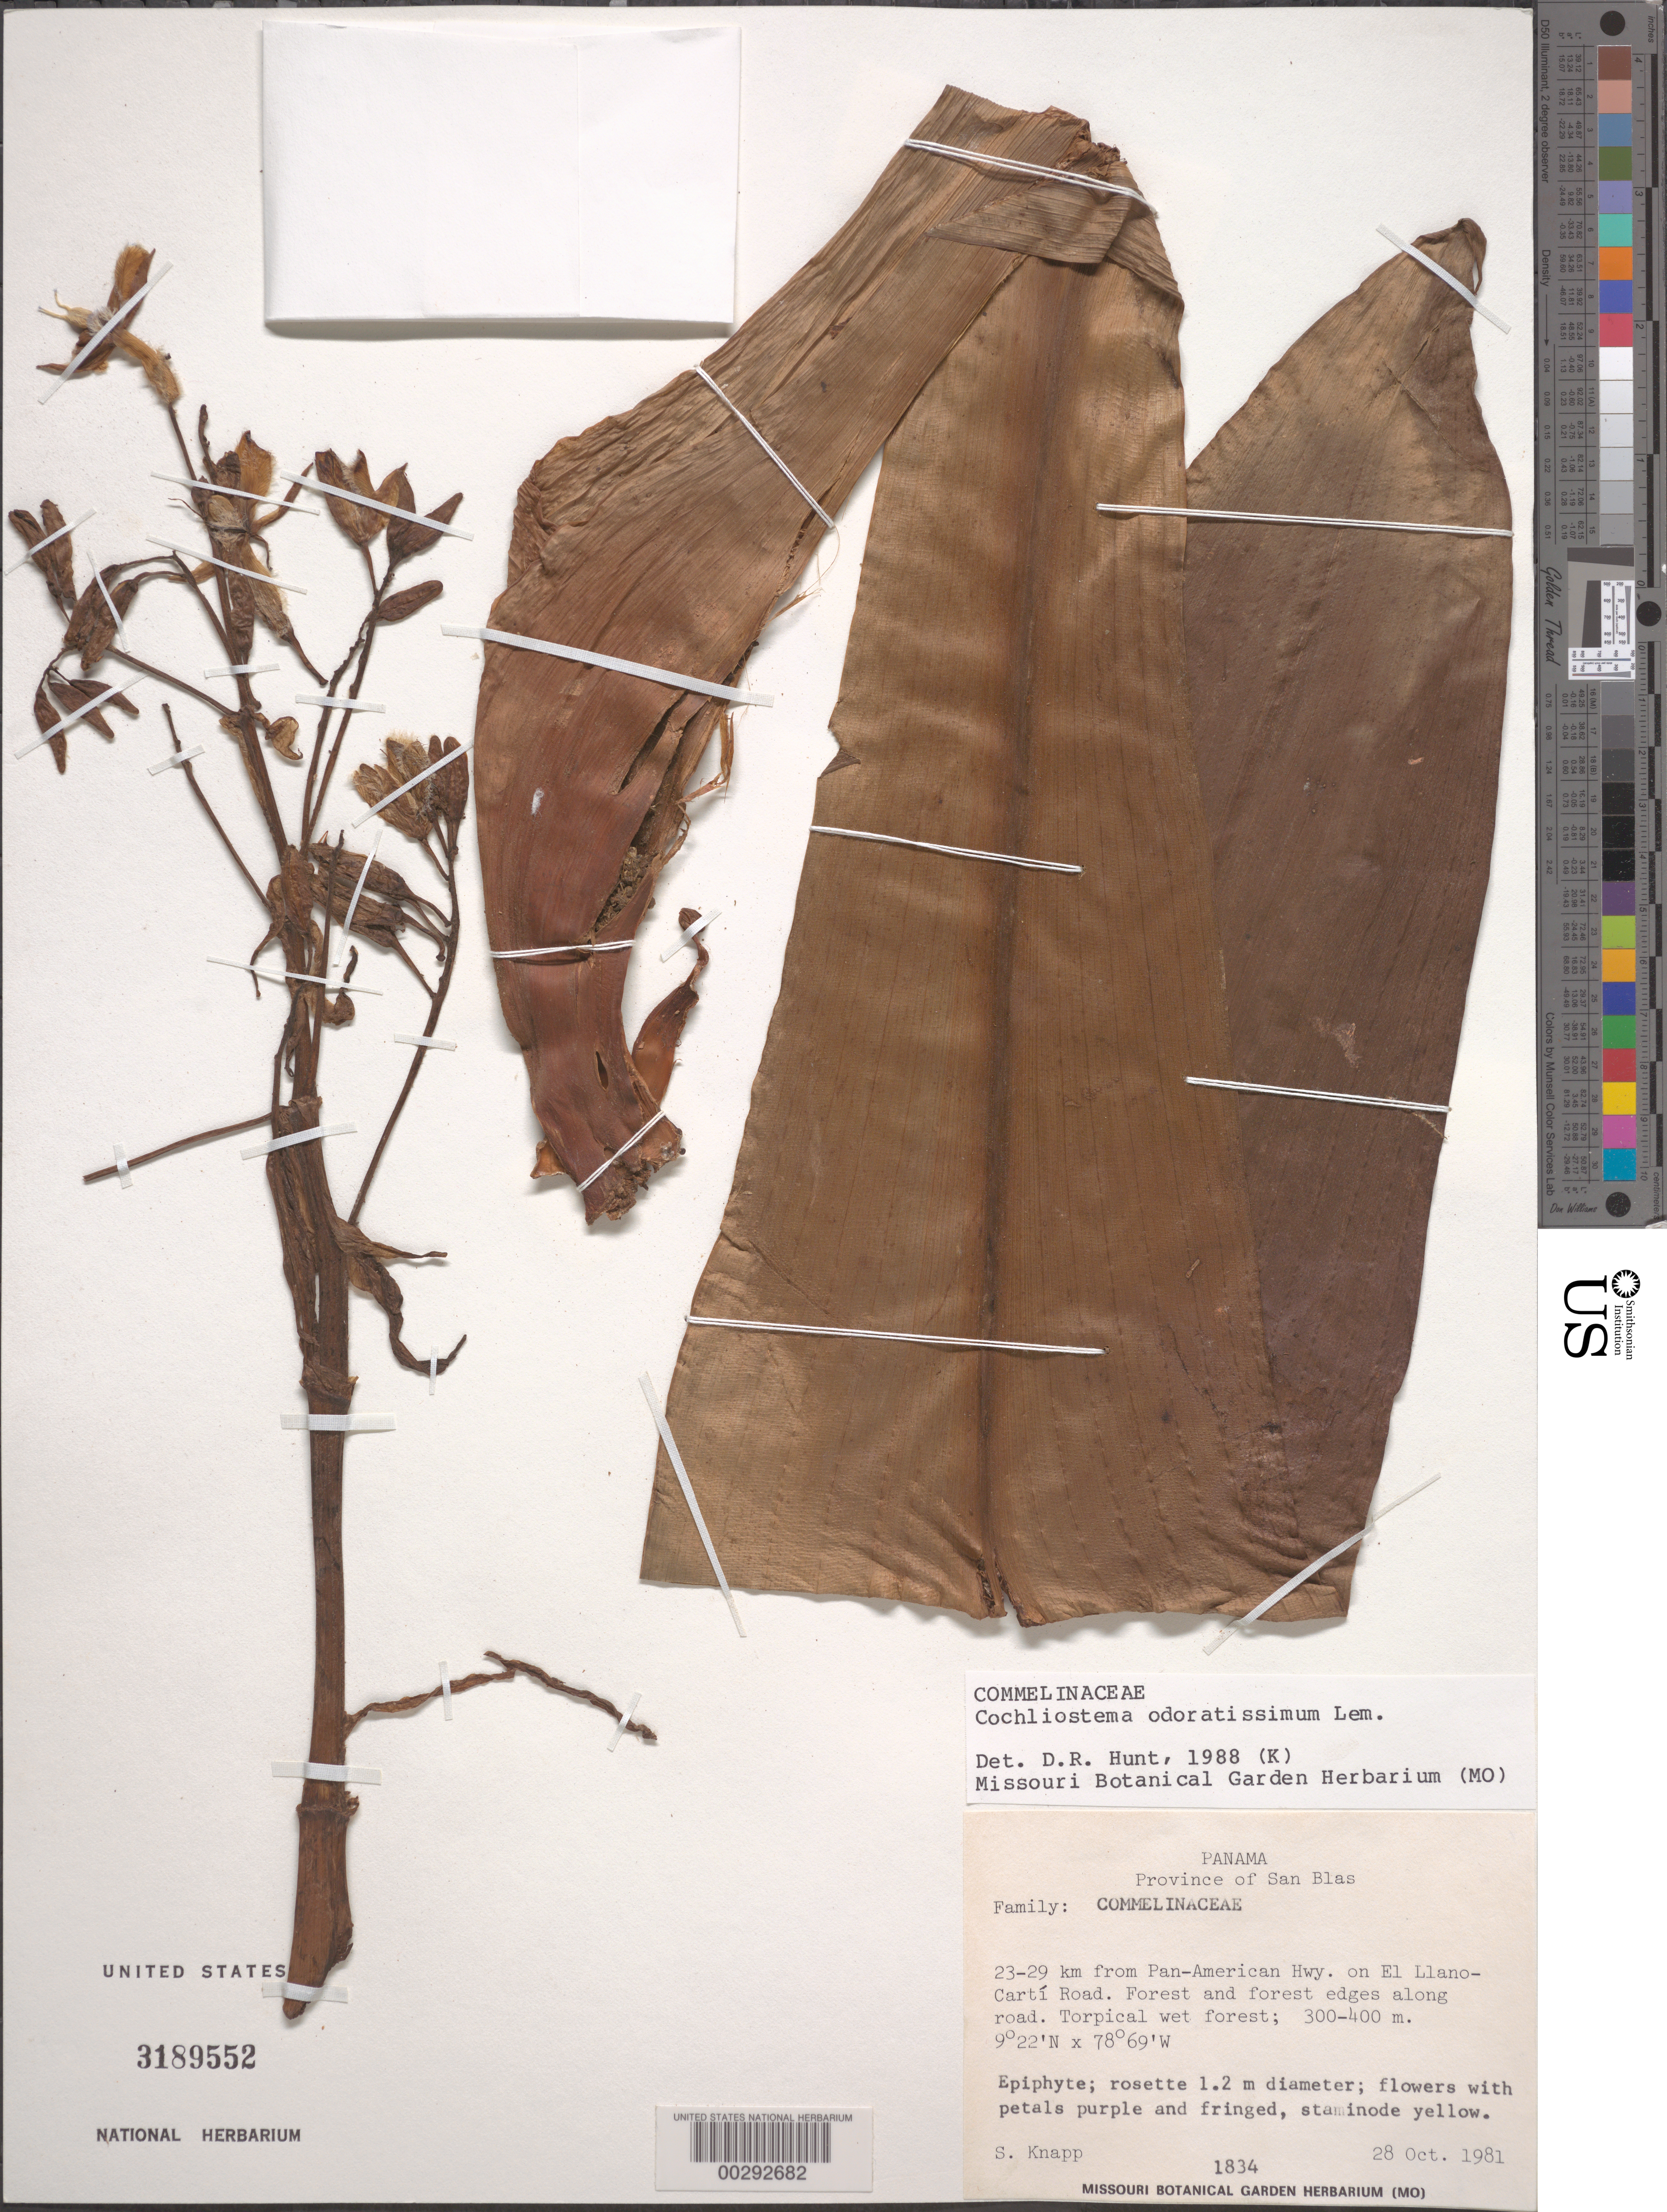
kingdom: Plantae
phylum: Tracheophyta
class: Liliopsida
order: Commelinales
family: Commelinaceae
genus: Cochliostema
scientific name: Cochliostema odoratissimum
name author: Lem.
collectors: S. Knapp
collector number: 1834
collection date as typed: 28 Oct 1981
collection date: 1981-10-28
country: Panama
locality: On El Llano-Carti road, San Blas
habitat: Tropical wet forest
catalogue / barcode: US 3189552